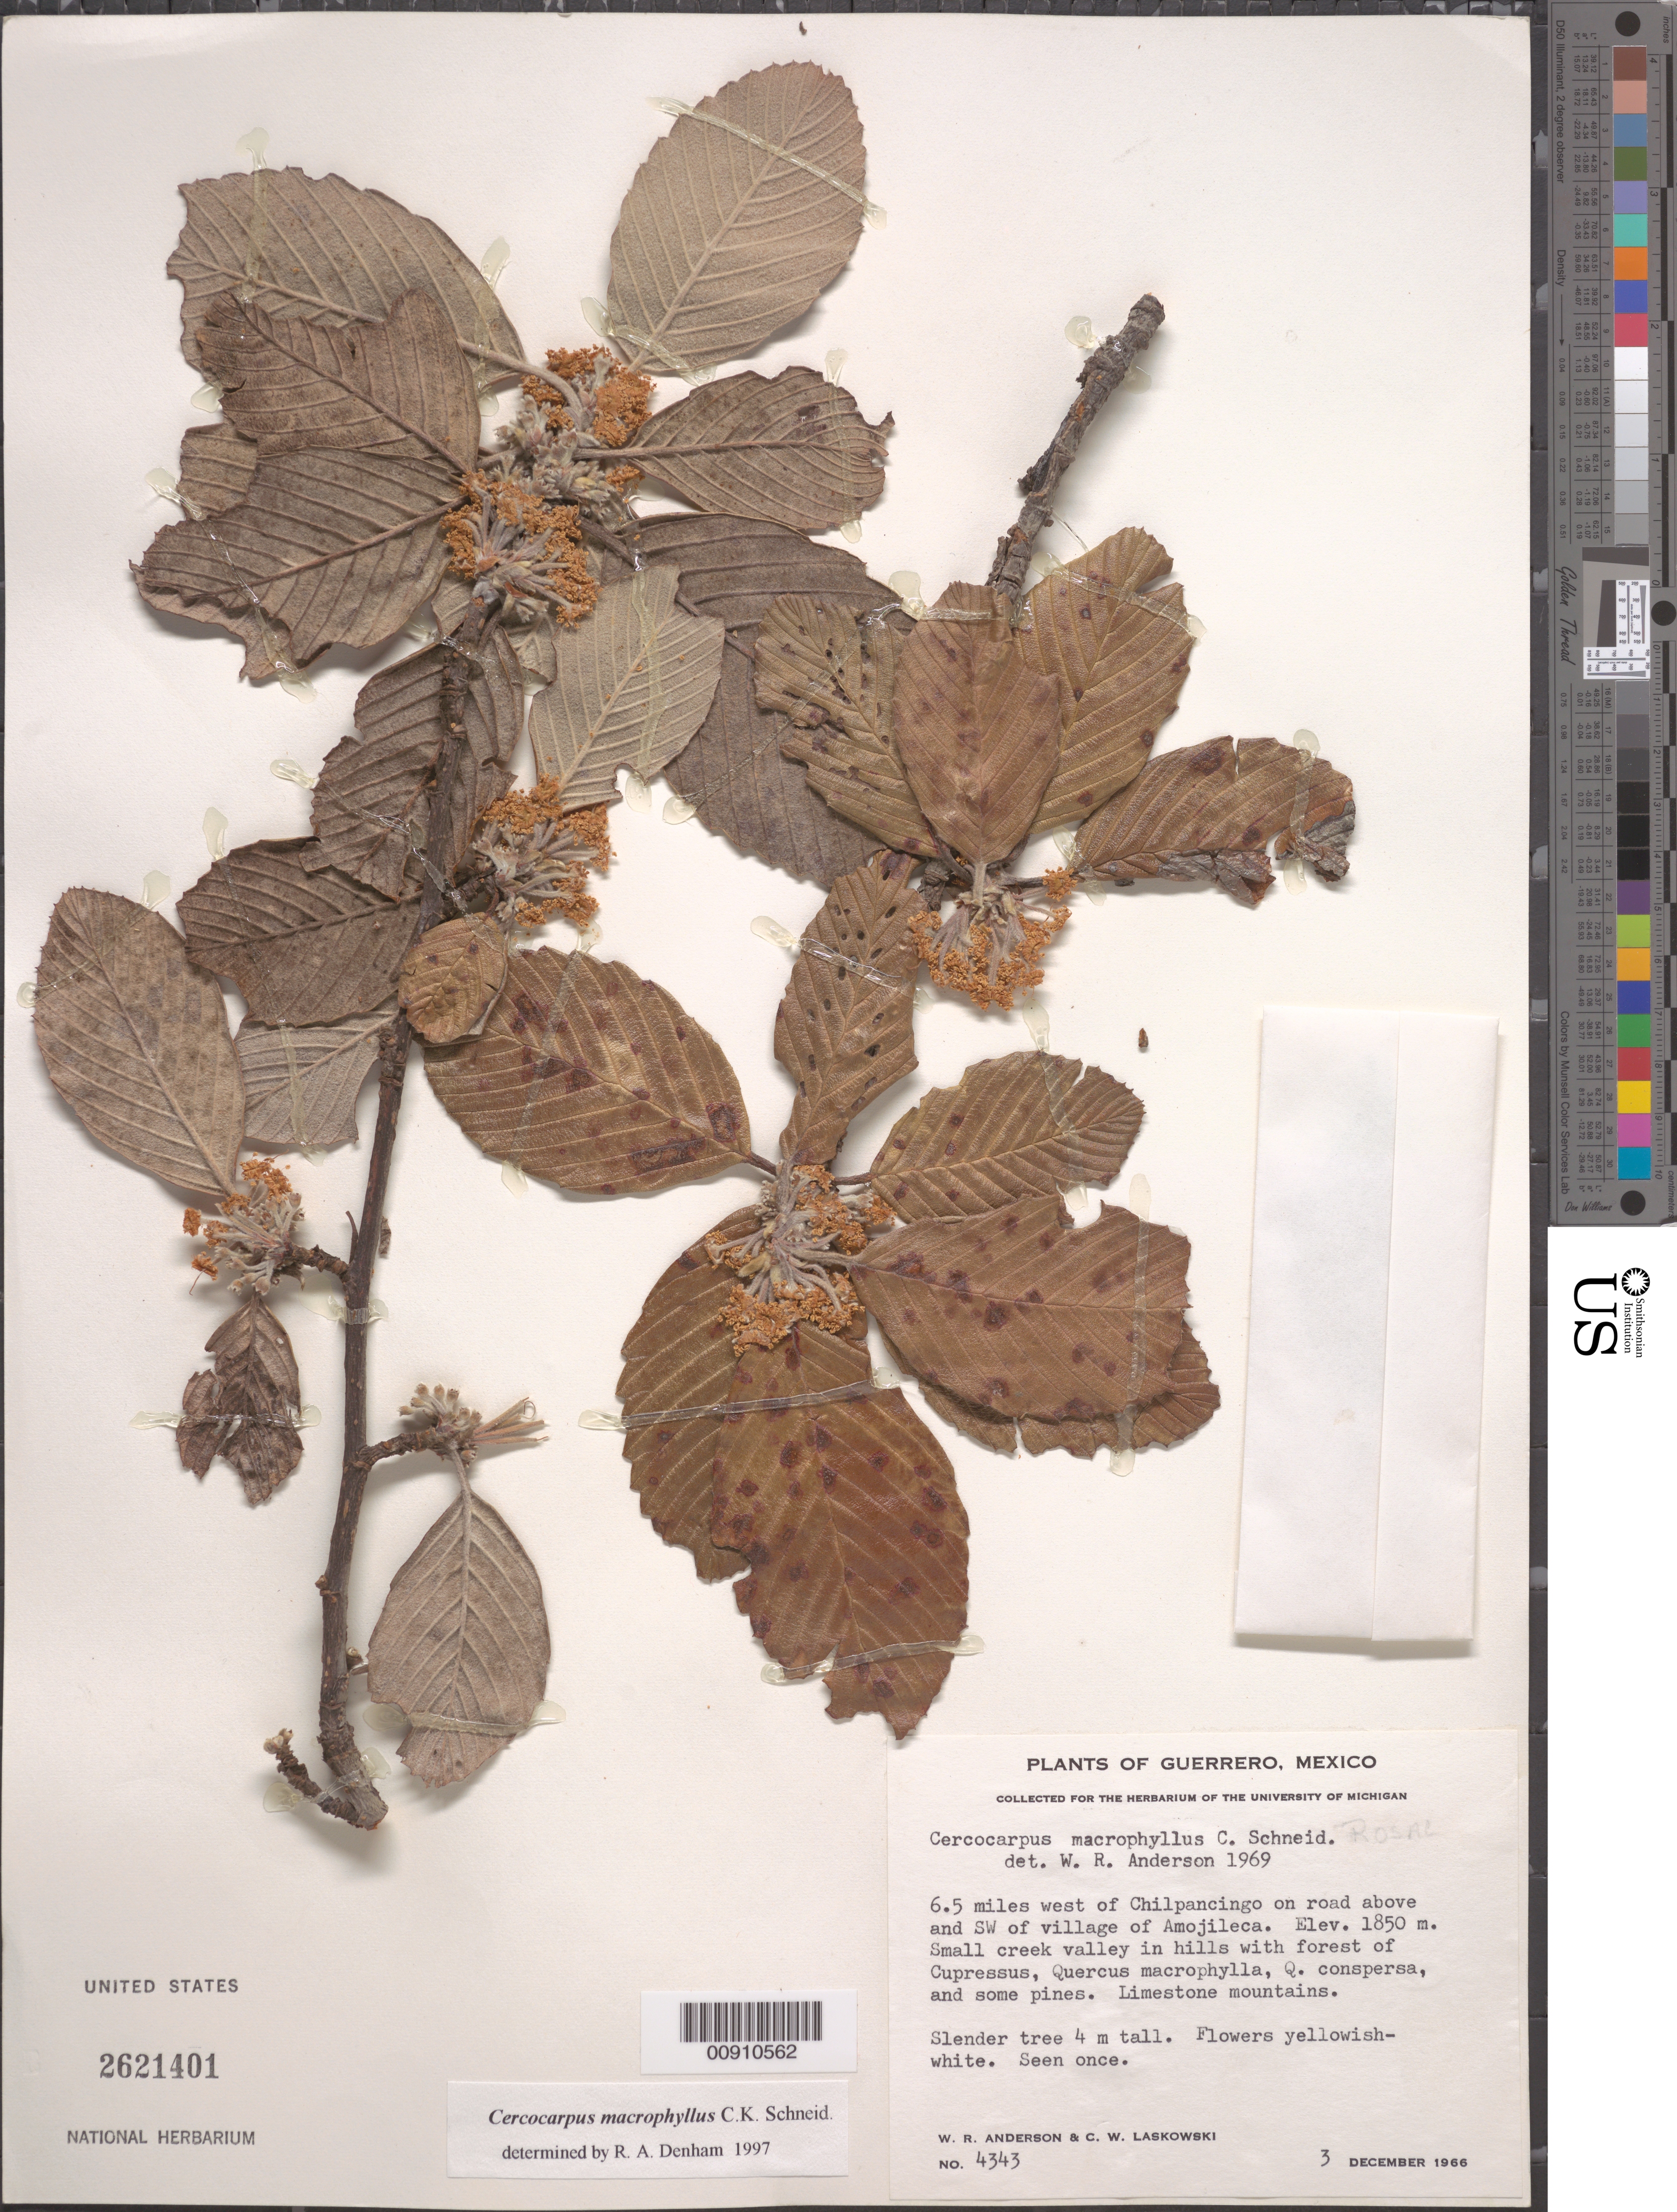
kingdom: Plantae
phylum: Tracheophyta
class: Magnoliopsida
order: Rosales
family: Rosaceae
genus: Cercocarpus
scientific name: Cercocarpus macrophyllus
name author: C.K. Schneid.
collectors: W. R. Anderson & C. Laskowski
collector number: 4343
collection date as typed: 03 Dec 1966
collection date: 1966-12-03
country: Mexico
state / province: Guerrero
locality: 6.5 miles west of Chilpancingo on road above and SW of village of Amojileca.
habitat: Small creek valley in hills with forest of Cupressus, Quercus macrophylla, Q. conspersa, and some pines. Limestone mountains.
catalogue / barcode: US 2621401